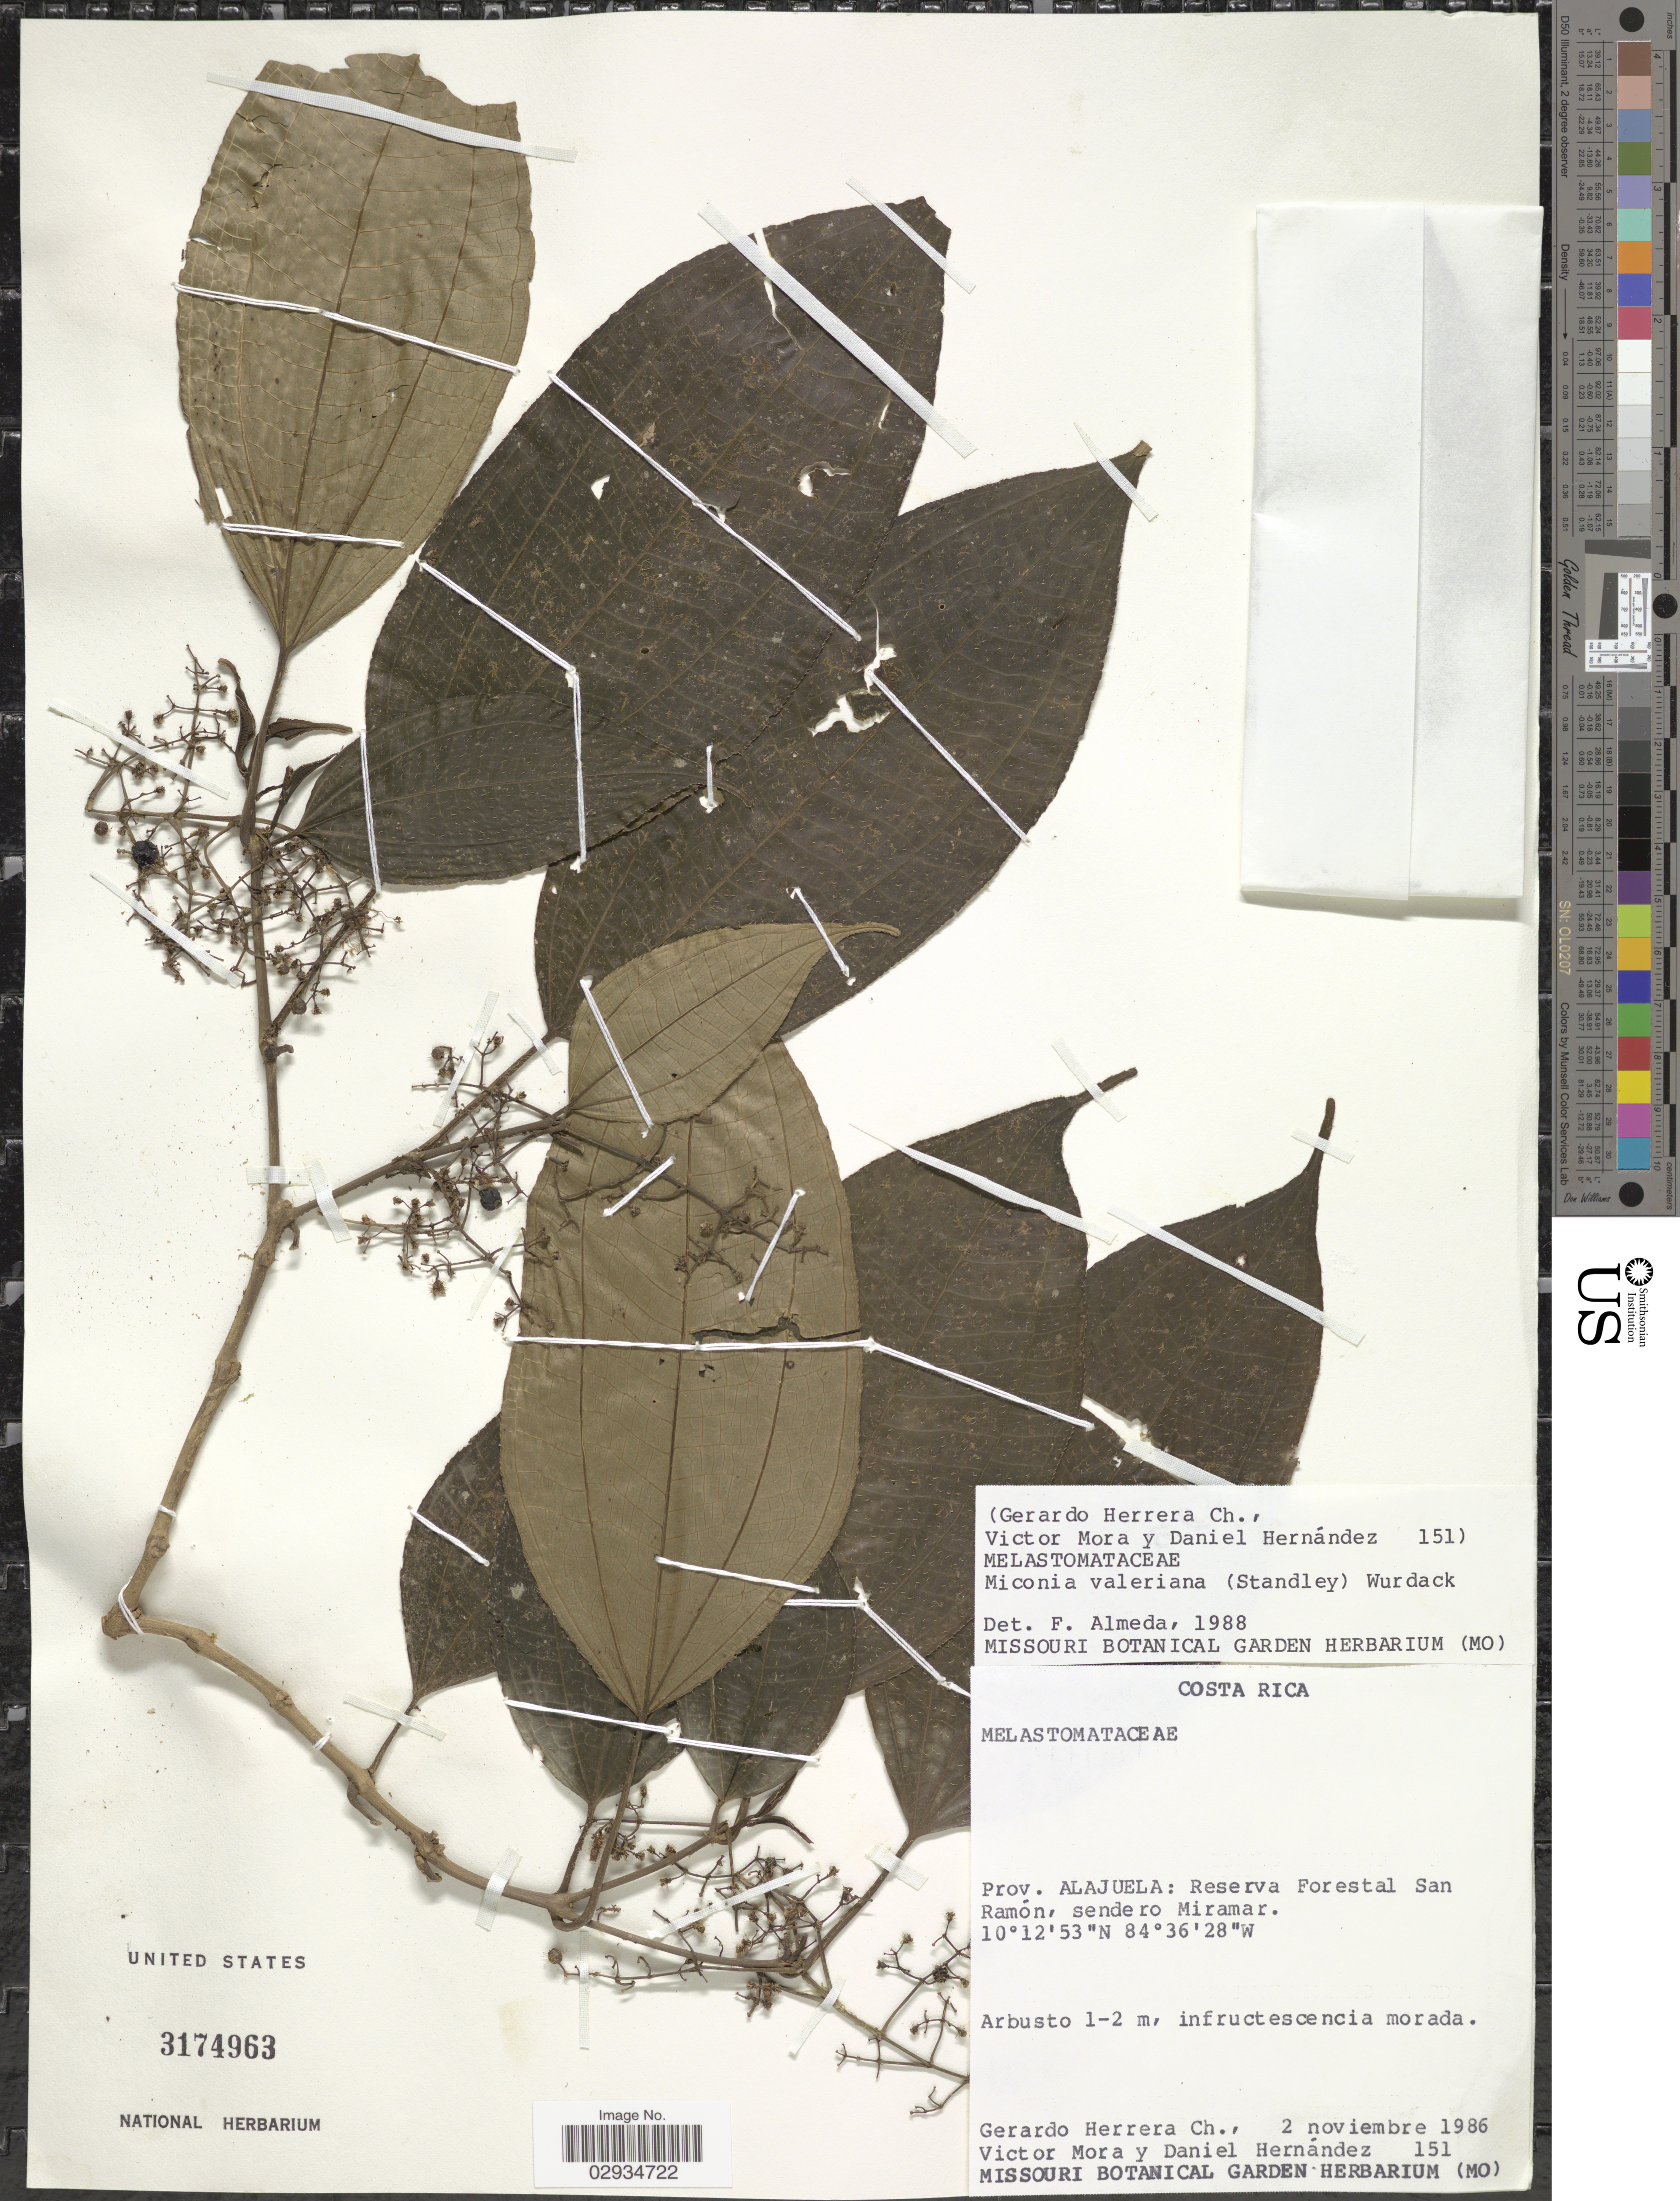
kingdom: Plantae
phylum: Tracheophyta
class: Magnoliopsida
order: Myrtales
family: Melastomataceae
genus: Miconia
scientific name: Miconia valeriana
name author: (Standl.) Wurdack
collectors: G. Herrera Ch., V. Mora & D. Hernández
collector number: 151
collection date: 1986-11-02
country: Costa Rica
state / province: Alajuela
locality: Reserva Forestal San Ramón, sendero Miramar.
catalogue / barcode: US 3174963